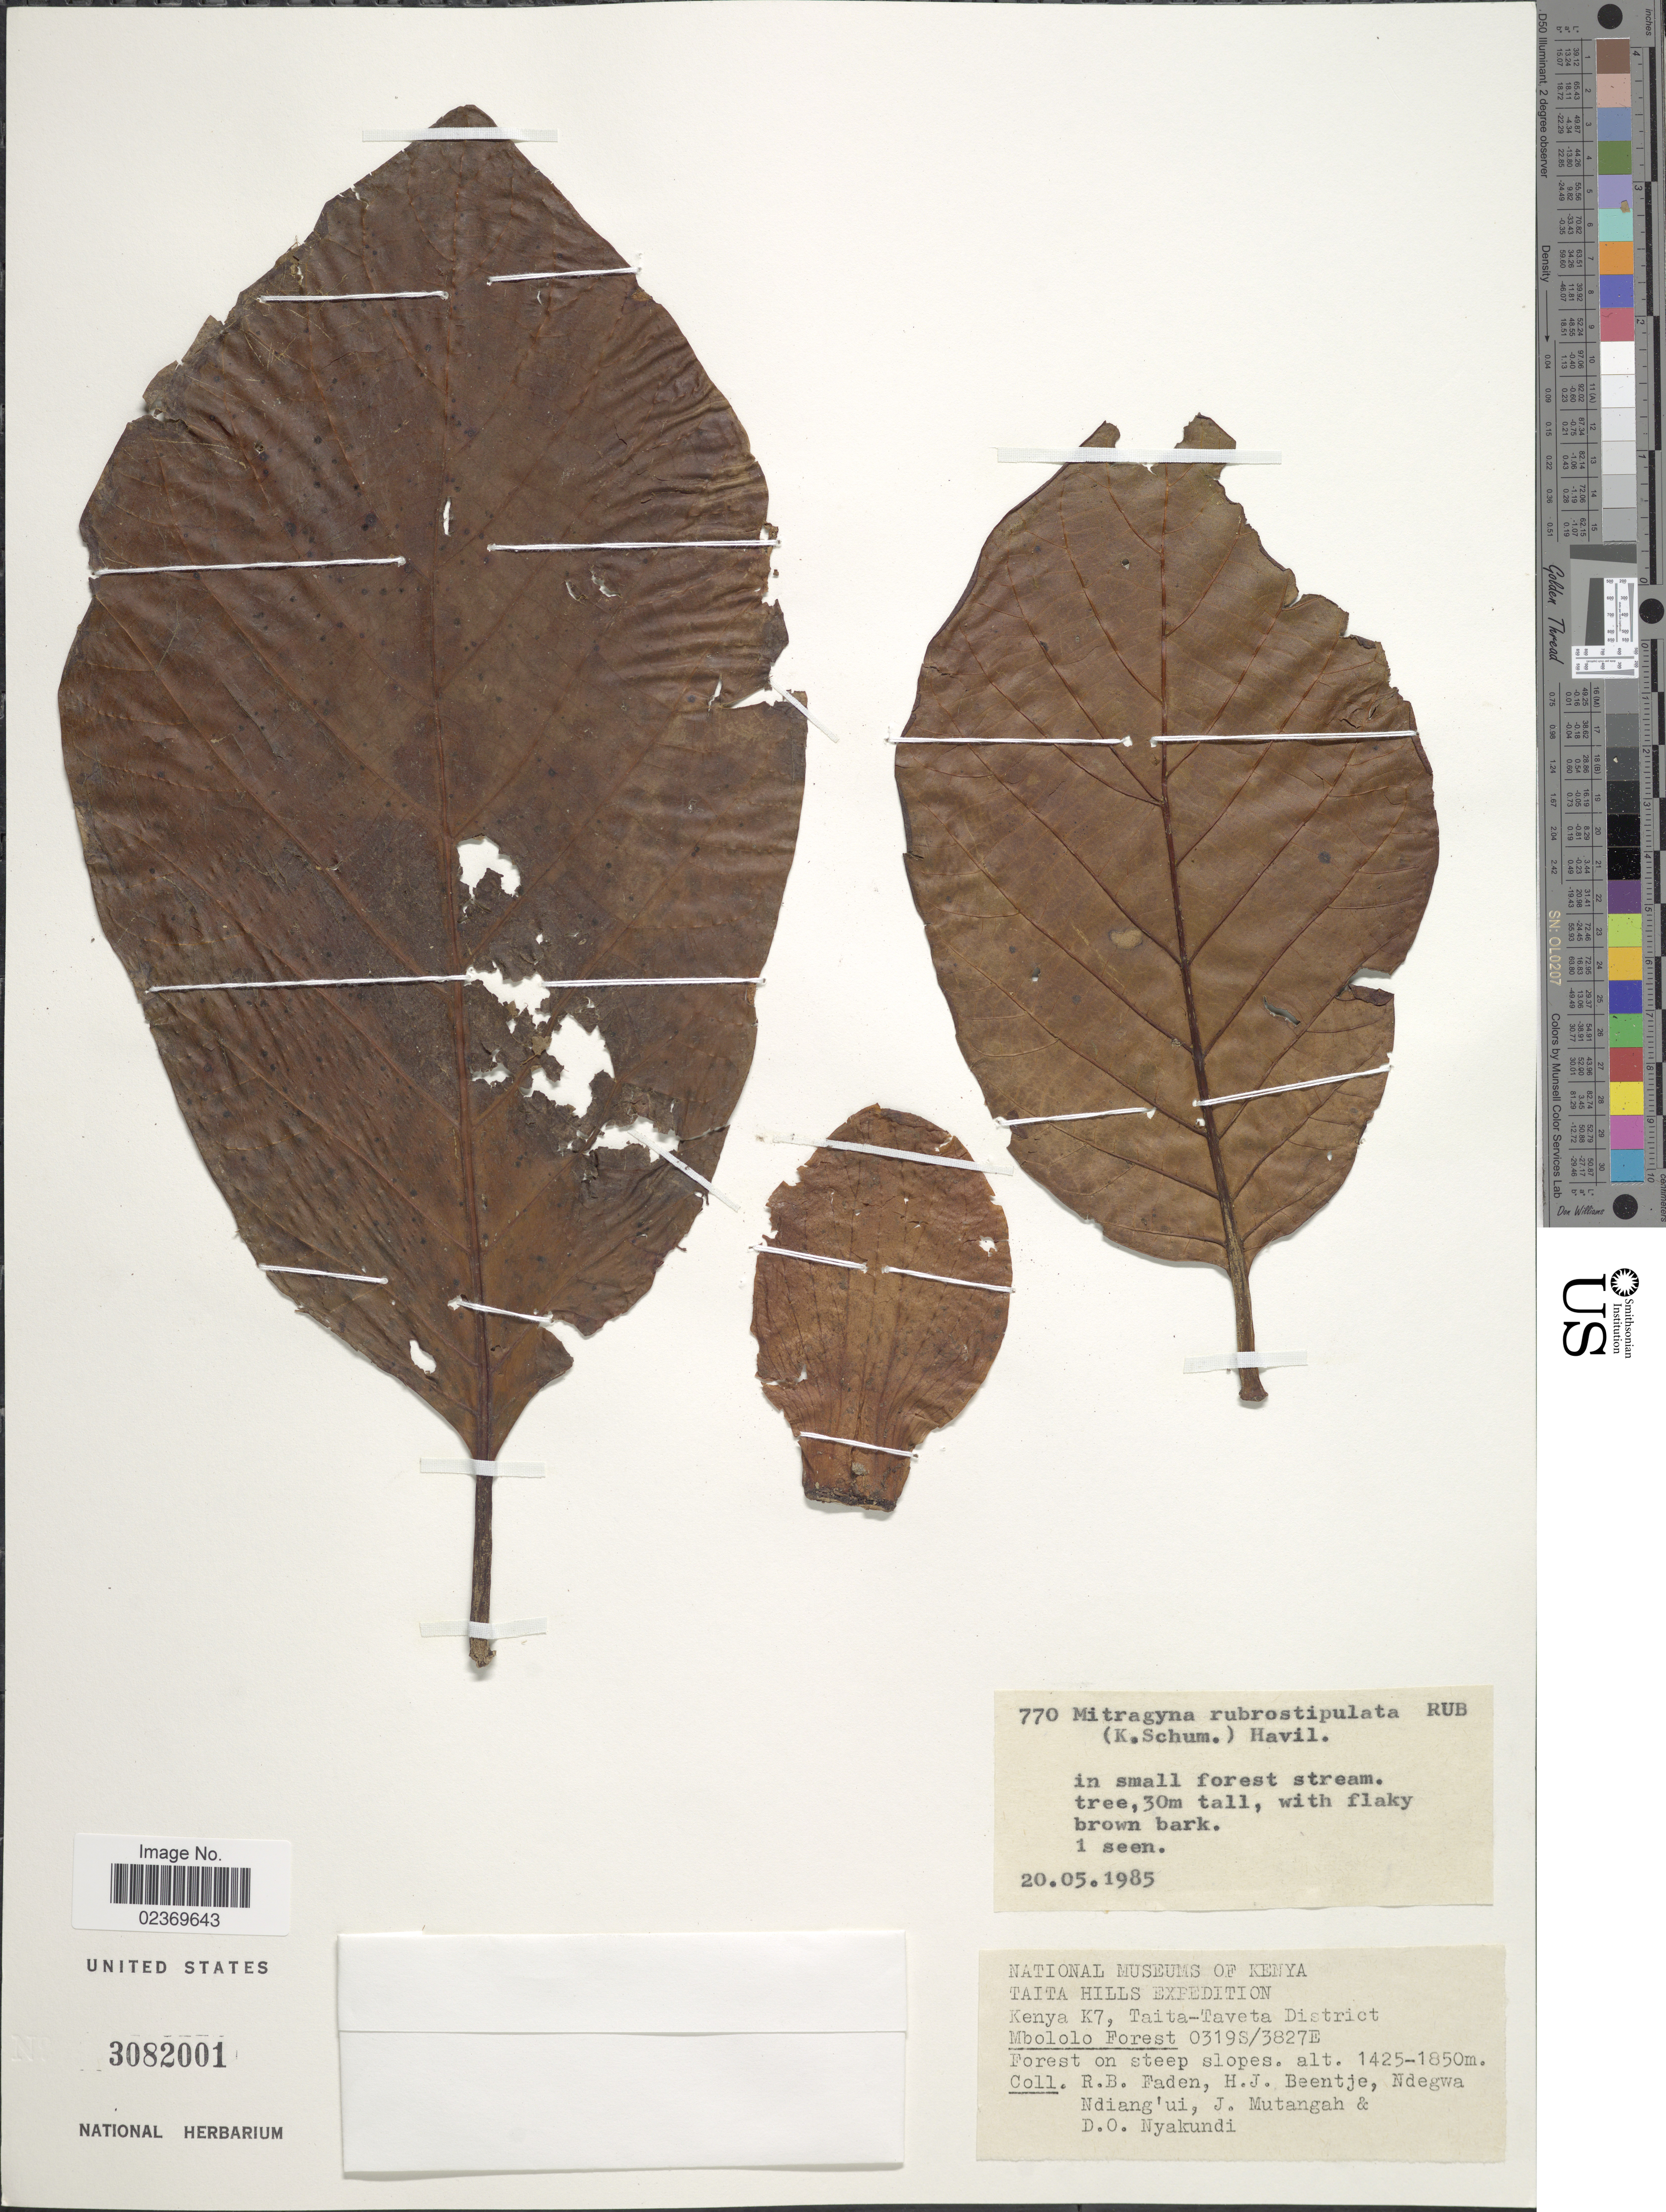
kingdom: Plantae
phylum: Tracheophyta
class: Magnoliopsida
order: Gentianales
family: Rubiaceae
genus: Mitragyna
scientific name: Mitragyna rubrostipulata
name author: (K. Schum.) Havil.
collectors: R. B. Faden, H. J. Beentje, Ndegwa Ndiang'ui, J. Mutangah & D. Nyakundi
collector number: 770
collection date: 1985-05-20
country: Kenya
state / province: Taita Taveta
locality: Kenya K7, Taita-Tayeta District, Mbololo Forest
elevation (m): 1425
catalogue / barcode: US 3082001